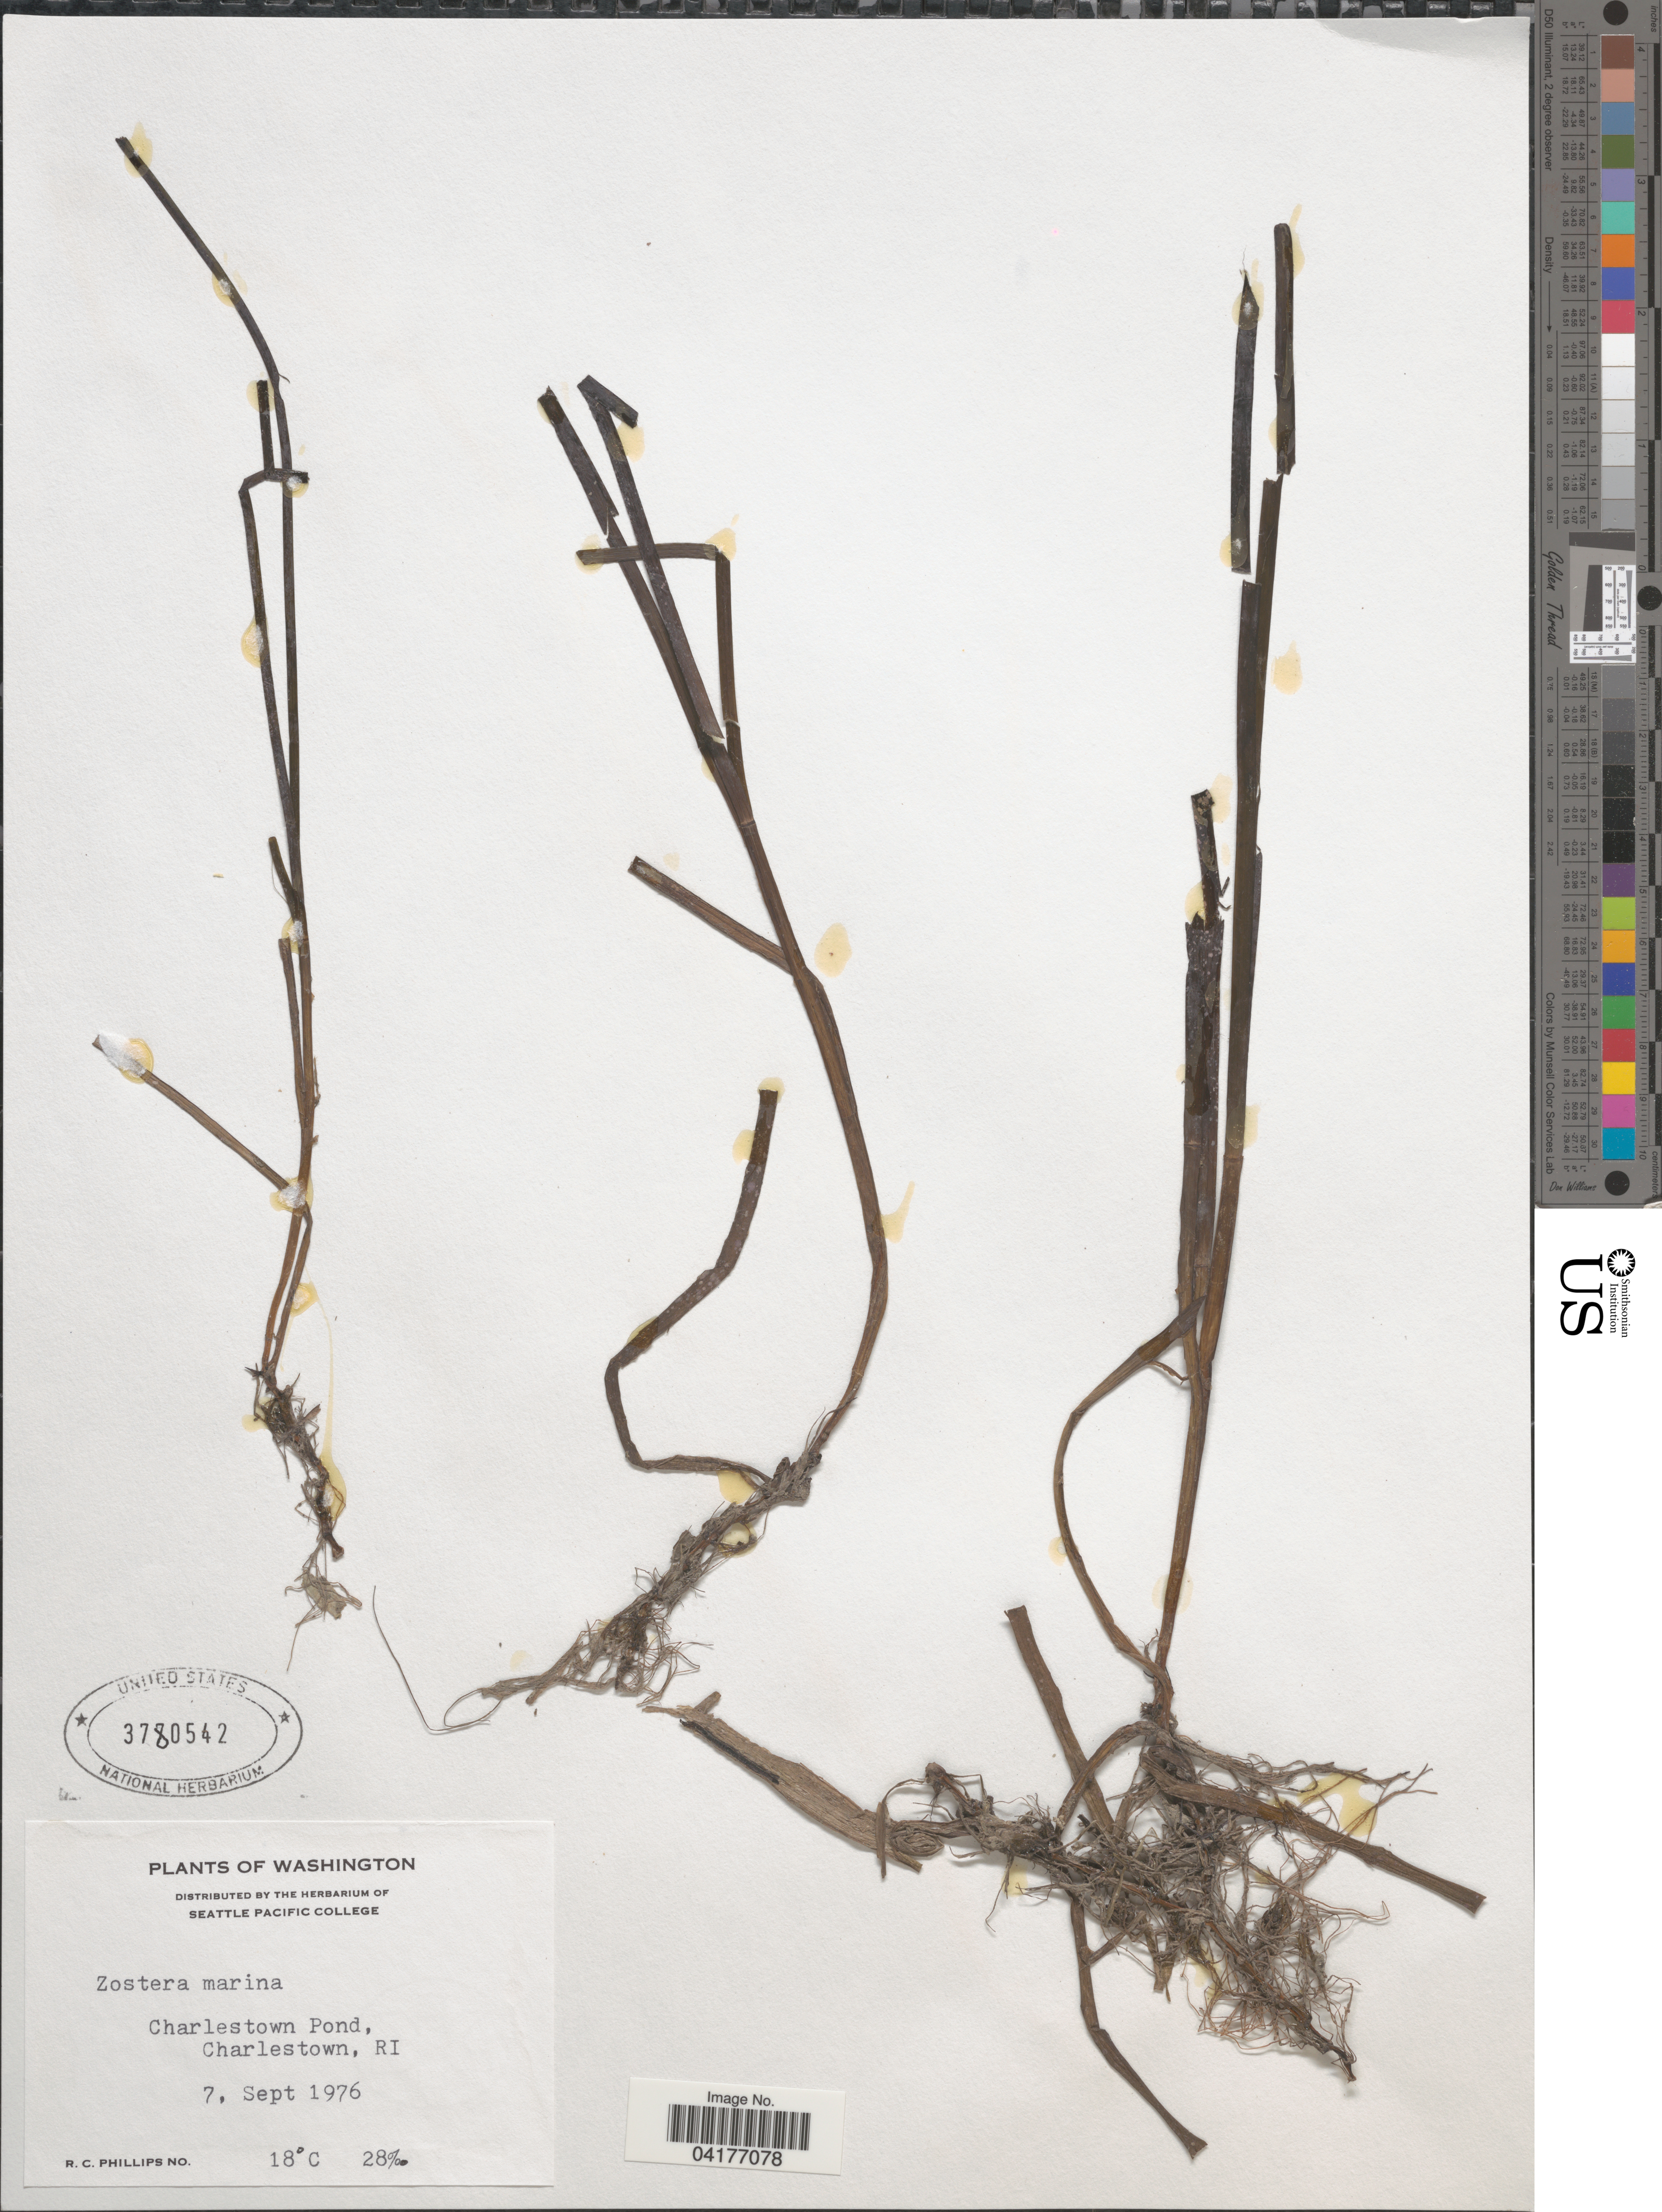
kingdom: Plantae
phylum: Tracheophyta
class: Liliopsida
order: Alismatales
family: Zosteraceae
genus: Zostera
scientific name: Zostera marina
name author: L.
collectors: R. C. Phillips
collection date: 1976-09-07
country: United States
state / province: Rhode Island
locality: Charlestown Pond, Charlestown, RI.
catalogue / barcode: US 3780542